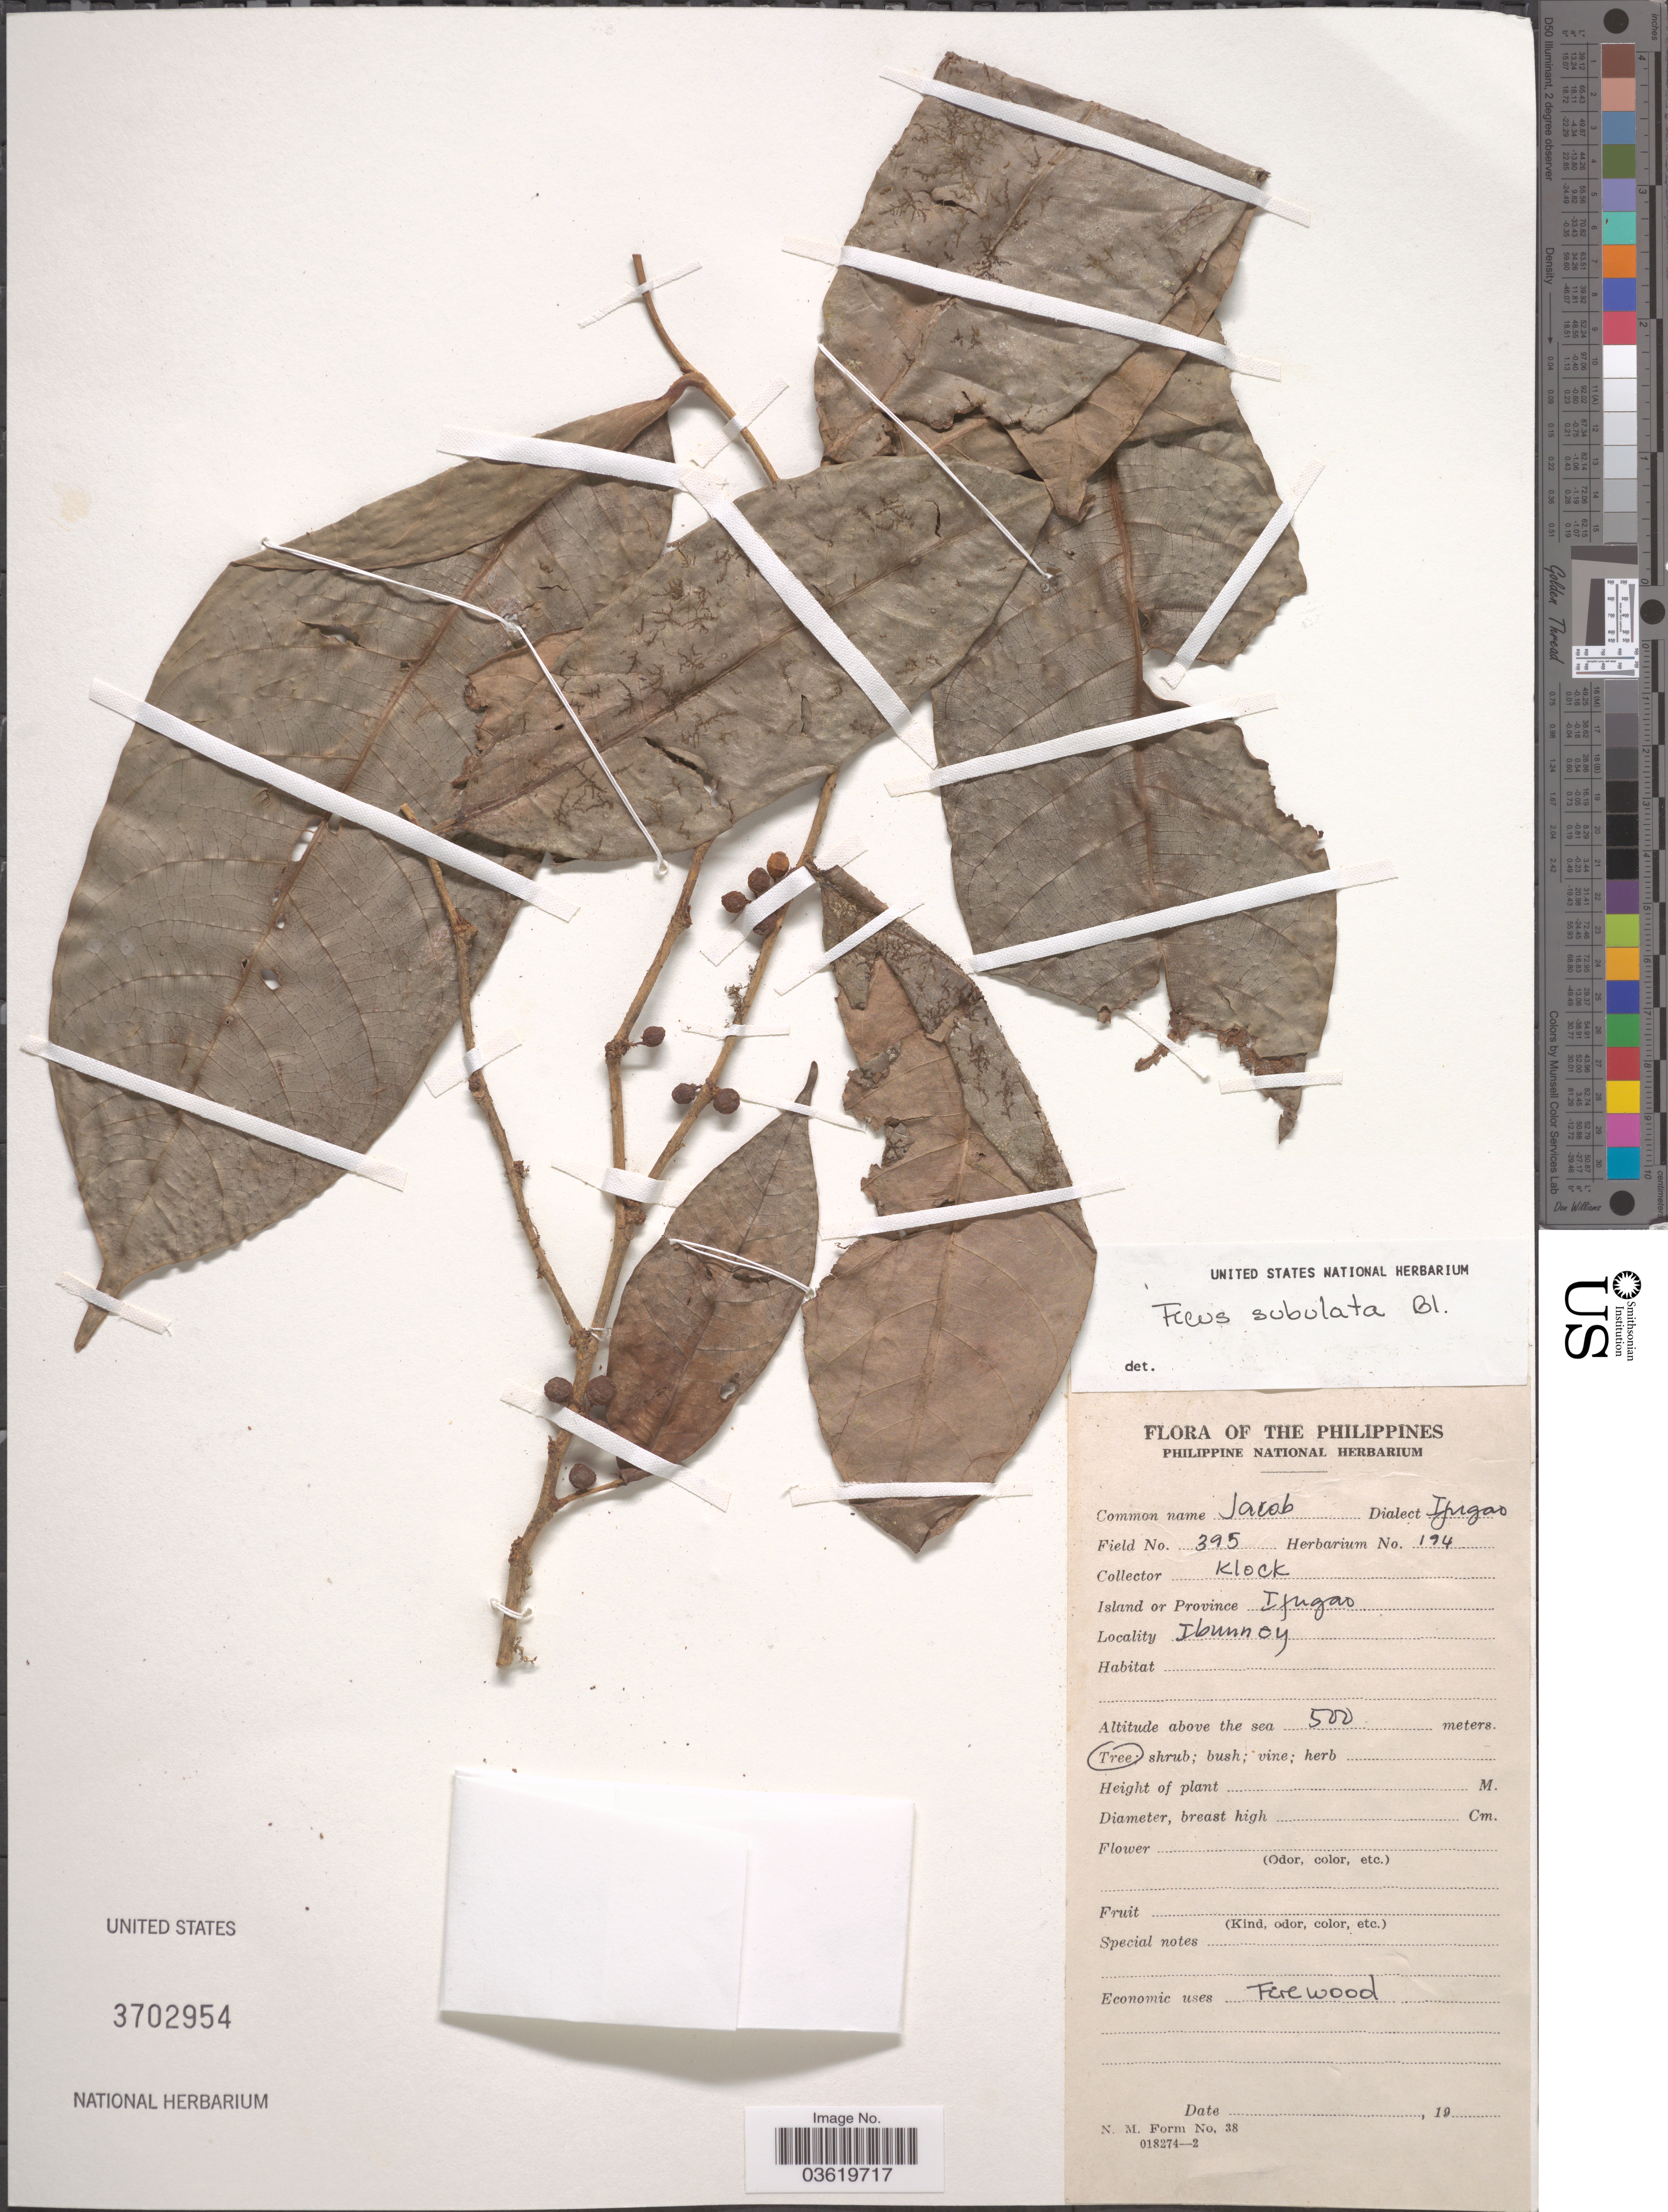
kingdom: Plantae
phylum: Tracheophyta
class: Magnoliopsida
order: Rosales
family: Moraceae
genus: Ficus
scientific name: Ficus subulata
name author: Blume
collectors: Klock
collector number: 395/194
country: Philippines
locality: Island or Province Ifugao. Ibunney.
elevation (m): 500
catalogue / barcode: US 3702954